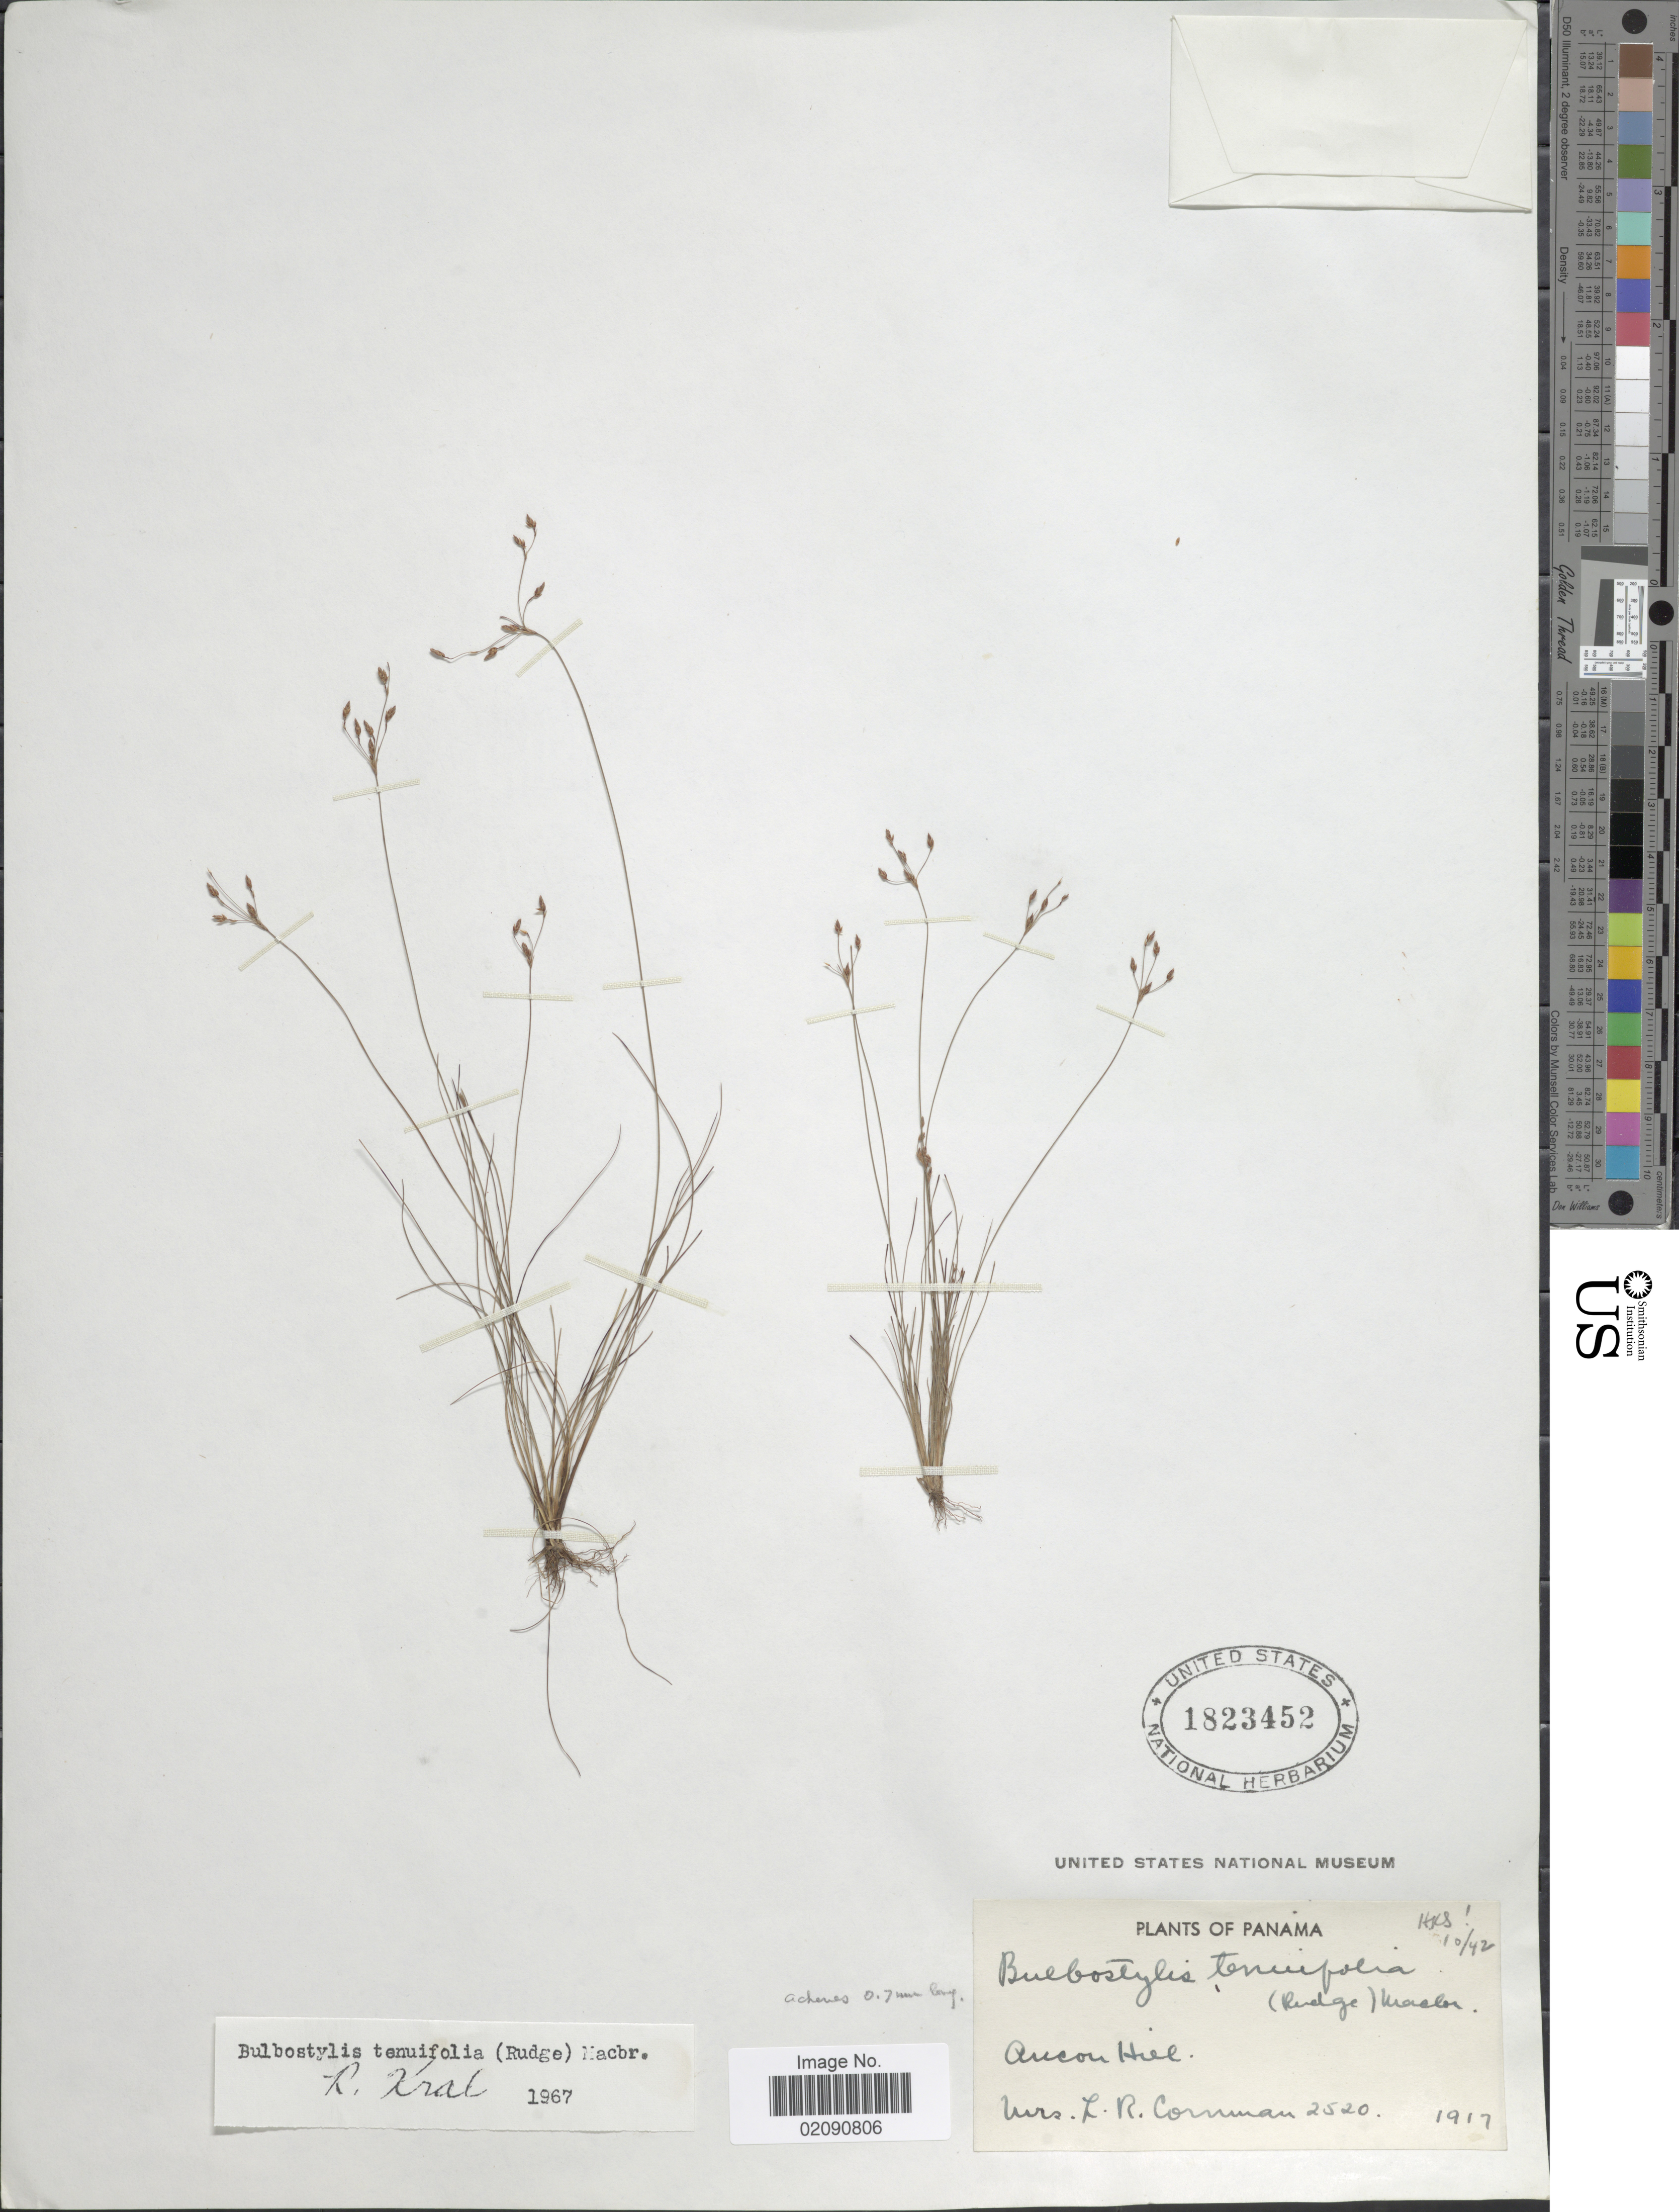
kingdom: Plantae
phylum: Tracheophyta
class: Liliopsida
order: Poales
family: Cyperaceae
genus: Bulbostylis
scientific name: Bulbostylis tenuifolia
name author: (Rudge) J.F. Macbr.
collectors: L. Cornman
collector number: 2520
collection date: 1917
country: Panama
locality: Ancon Hill.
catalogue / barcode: US 1823452